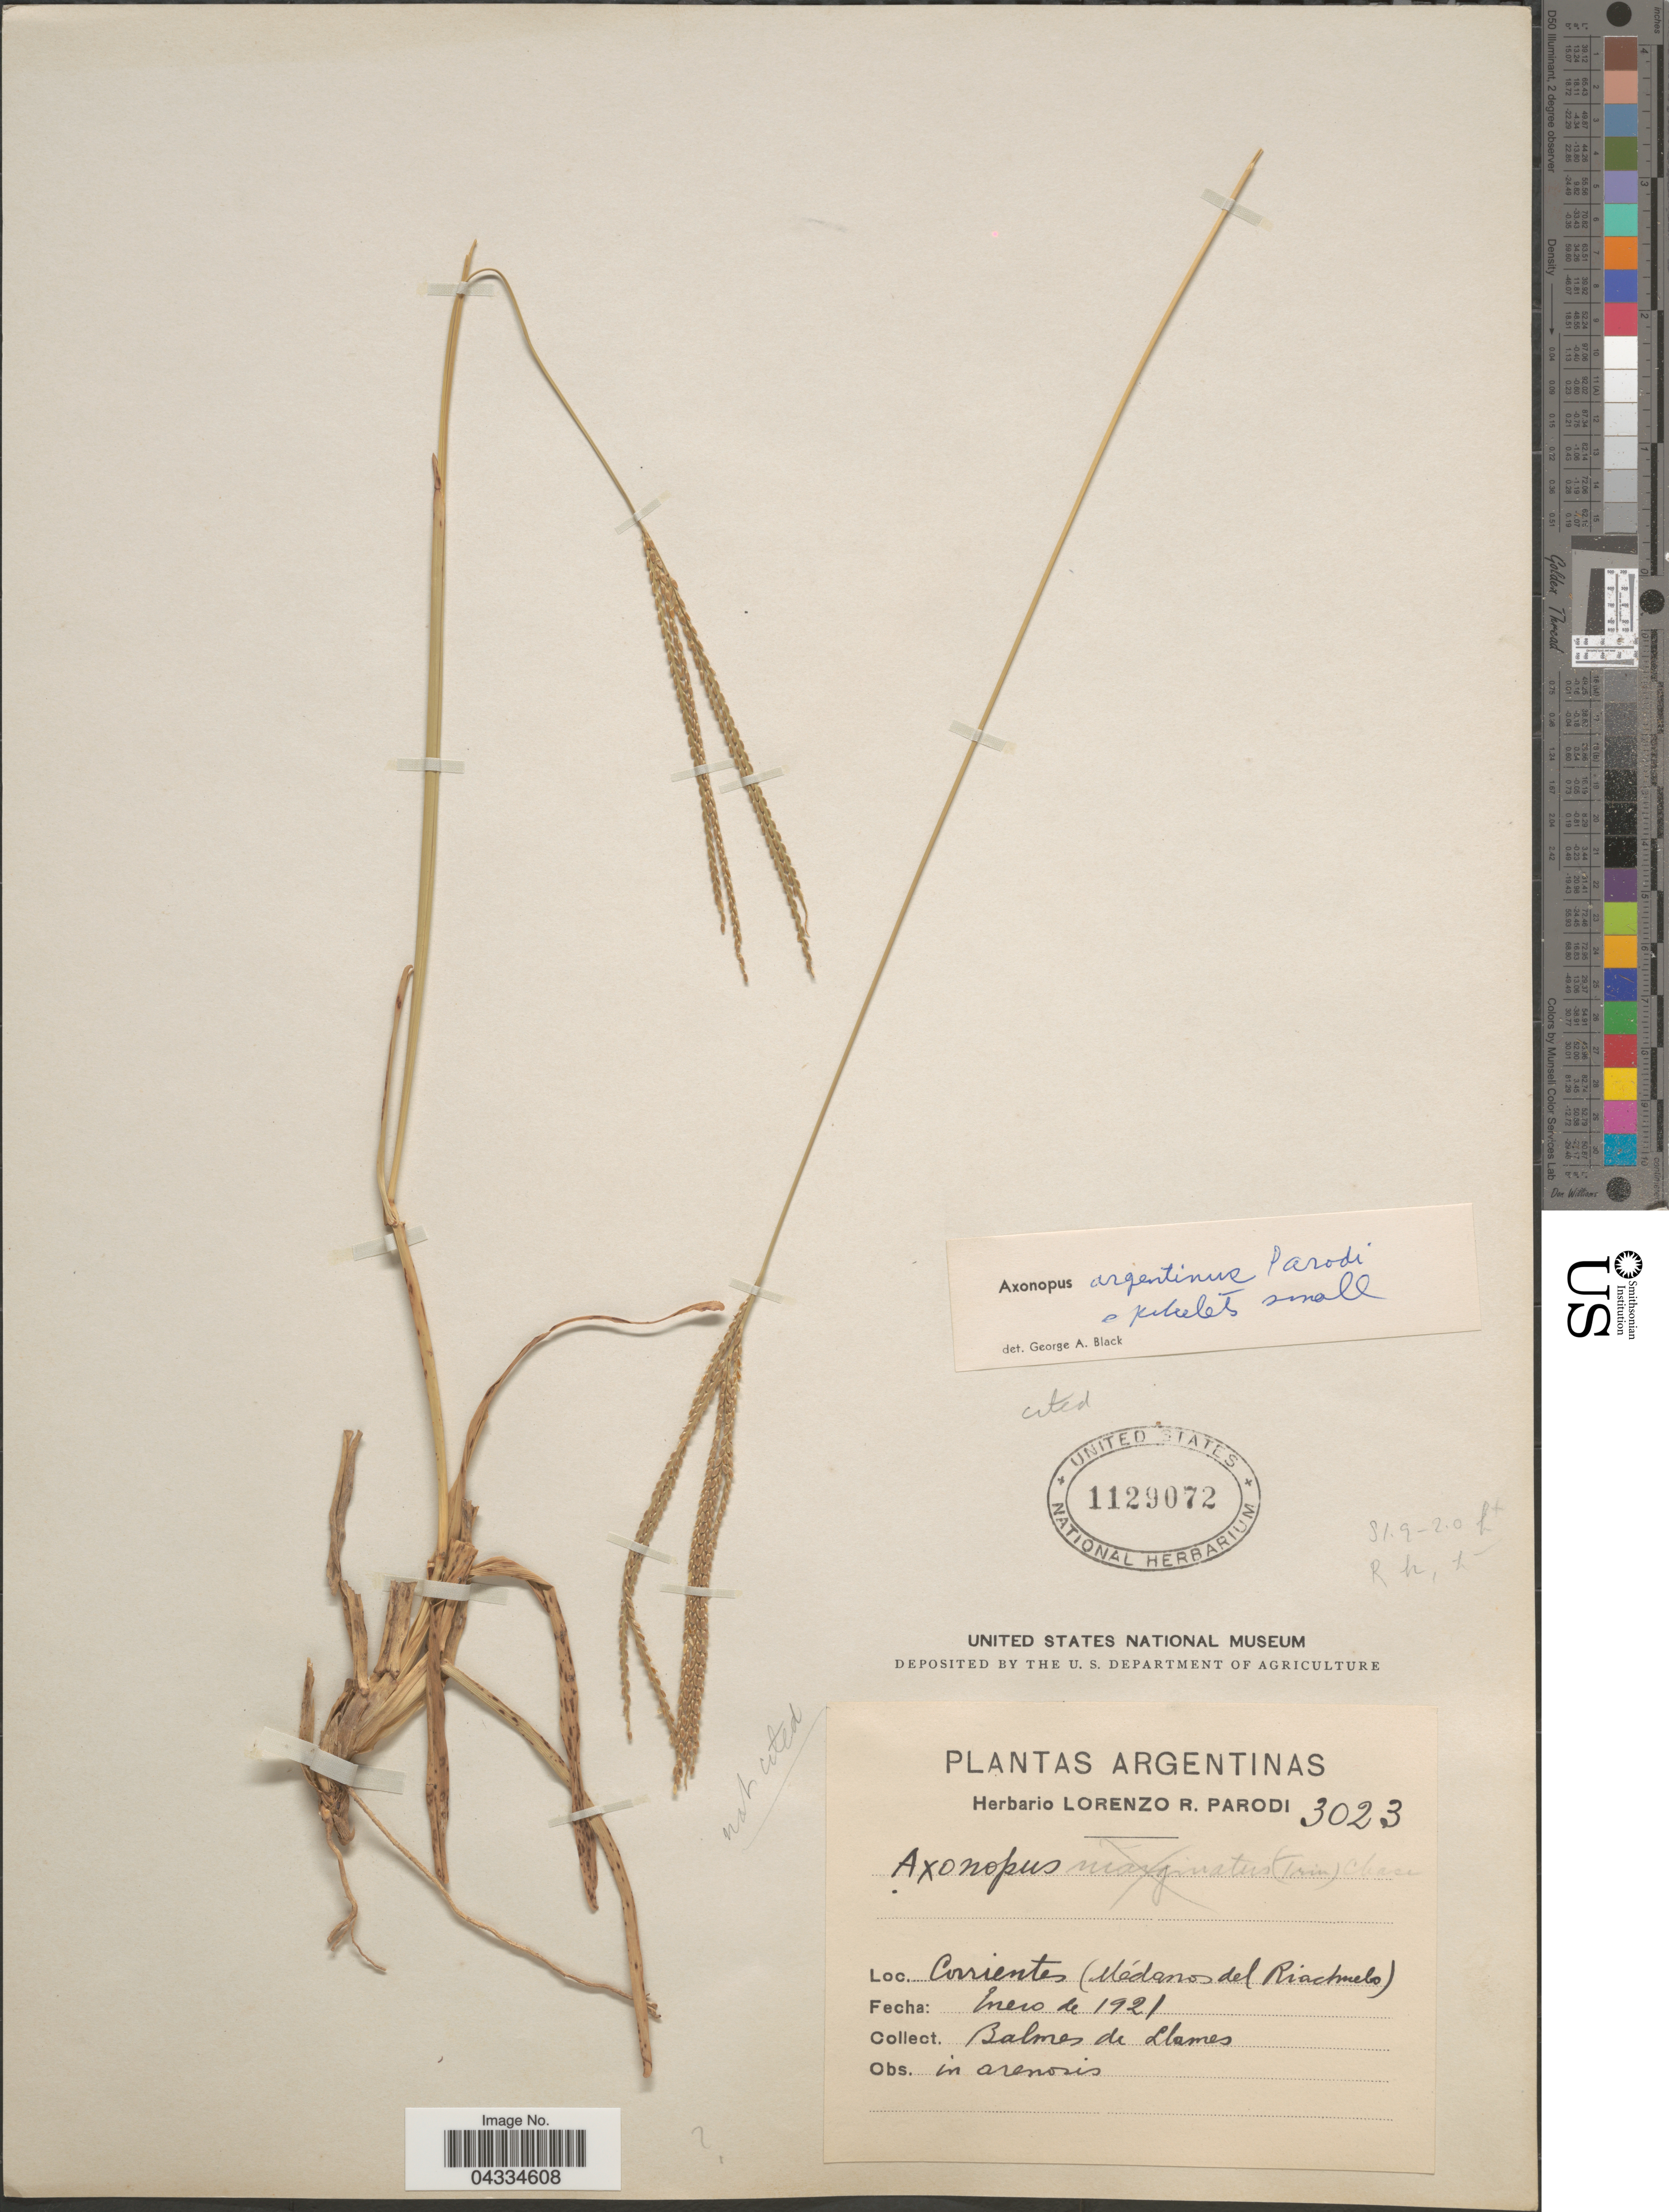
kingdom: Plantae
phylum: Tracheophyta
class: Liliopsida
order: Poales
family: Poaceae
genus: Axonopus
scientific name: Axonopus argentinus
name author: Parodi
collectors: J. Balmas de Llames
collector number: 3023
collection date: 1921-01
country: Argentina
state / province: Corrientes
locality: Médanos del Riachuelo.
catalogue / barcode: US 1129072